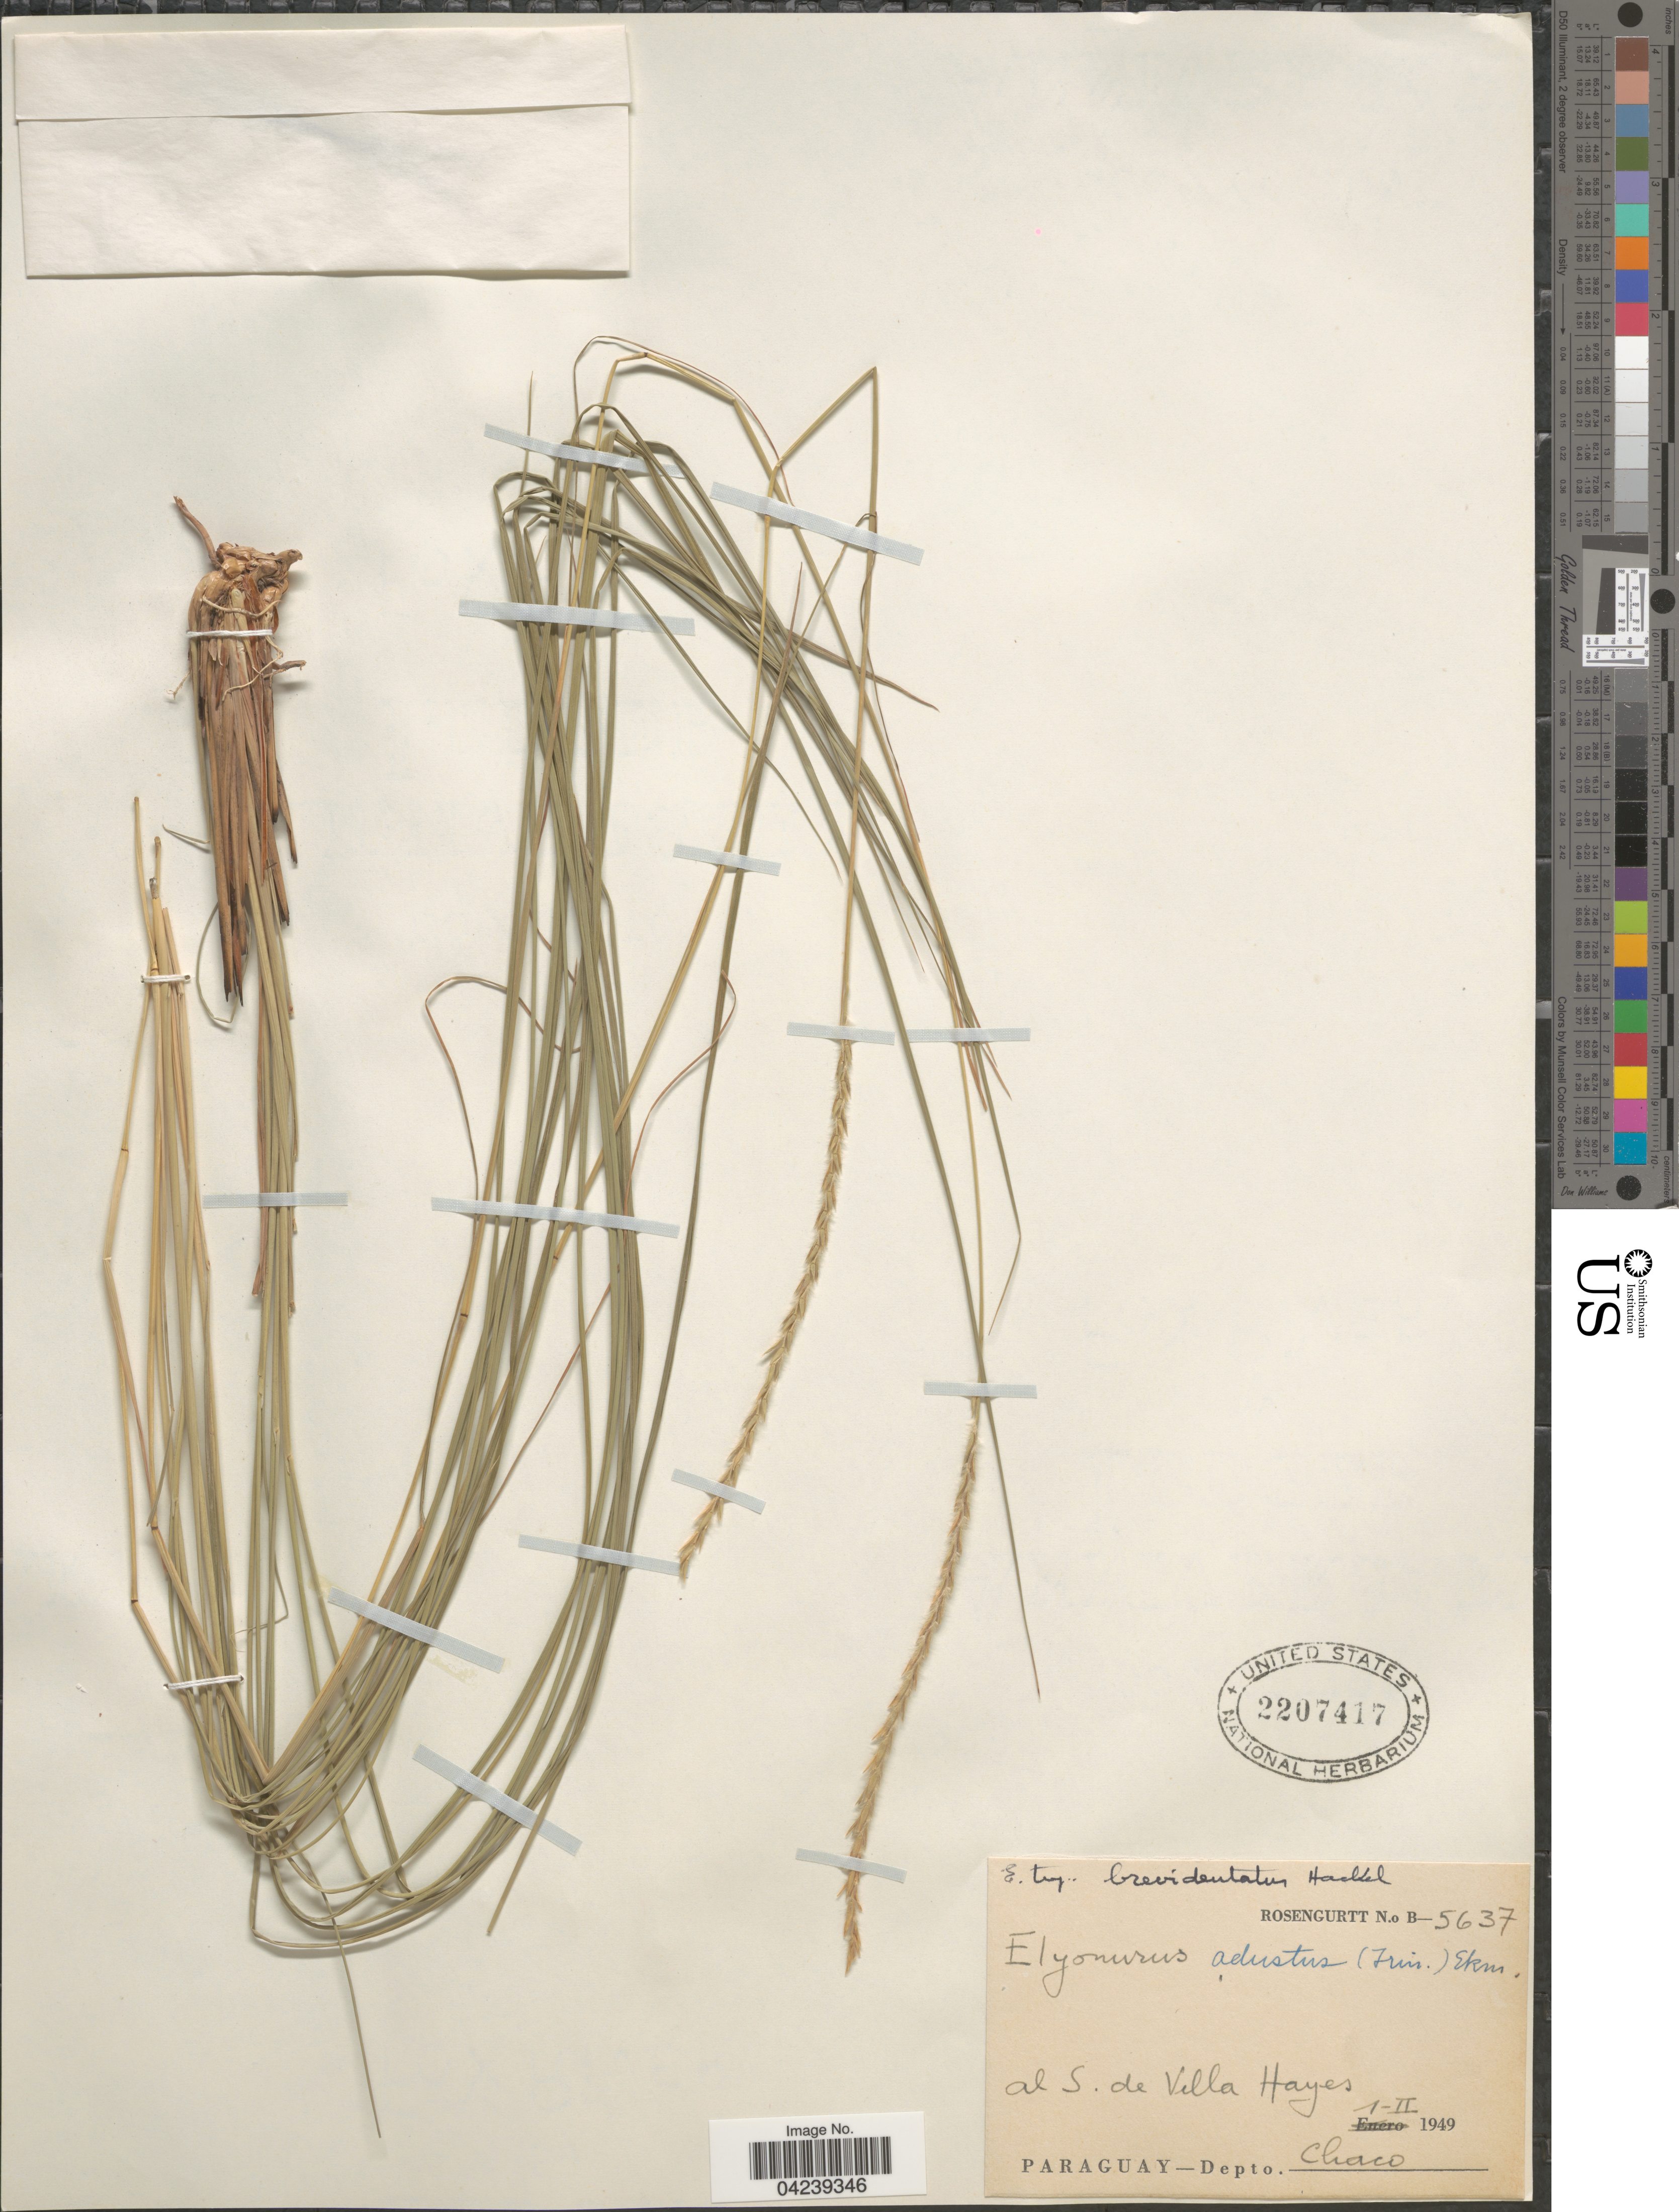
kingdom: Plantae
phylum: Tracheophyta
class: Liliopsida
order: Poales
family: Poaceae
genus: Elionurus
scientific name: Elionurus tripsacoides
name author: Humb. & Bonpl. ex Willd.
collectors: Rosengurtt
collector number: B-5637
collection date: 1949-02-01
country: Paraguay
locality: Al S. de Villa Hayes. Depto. Chaco.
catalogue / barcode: US 2207417